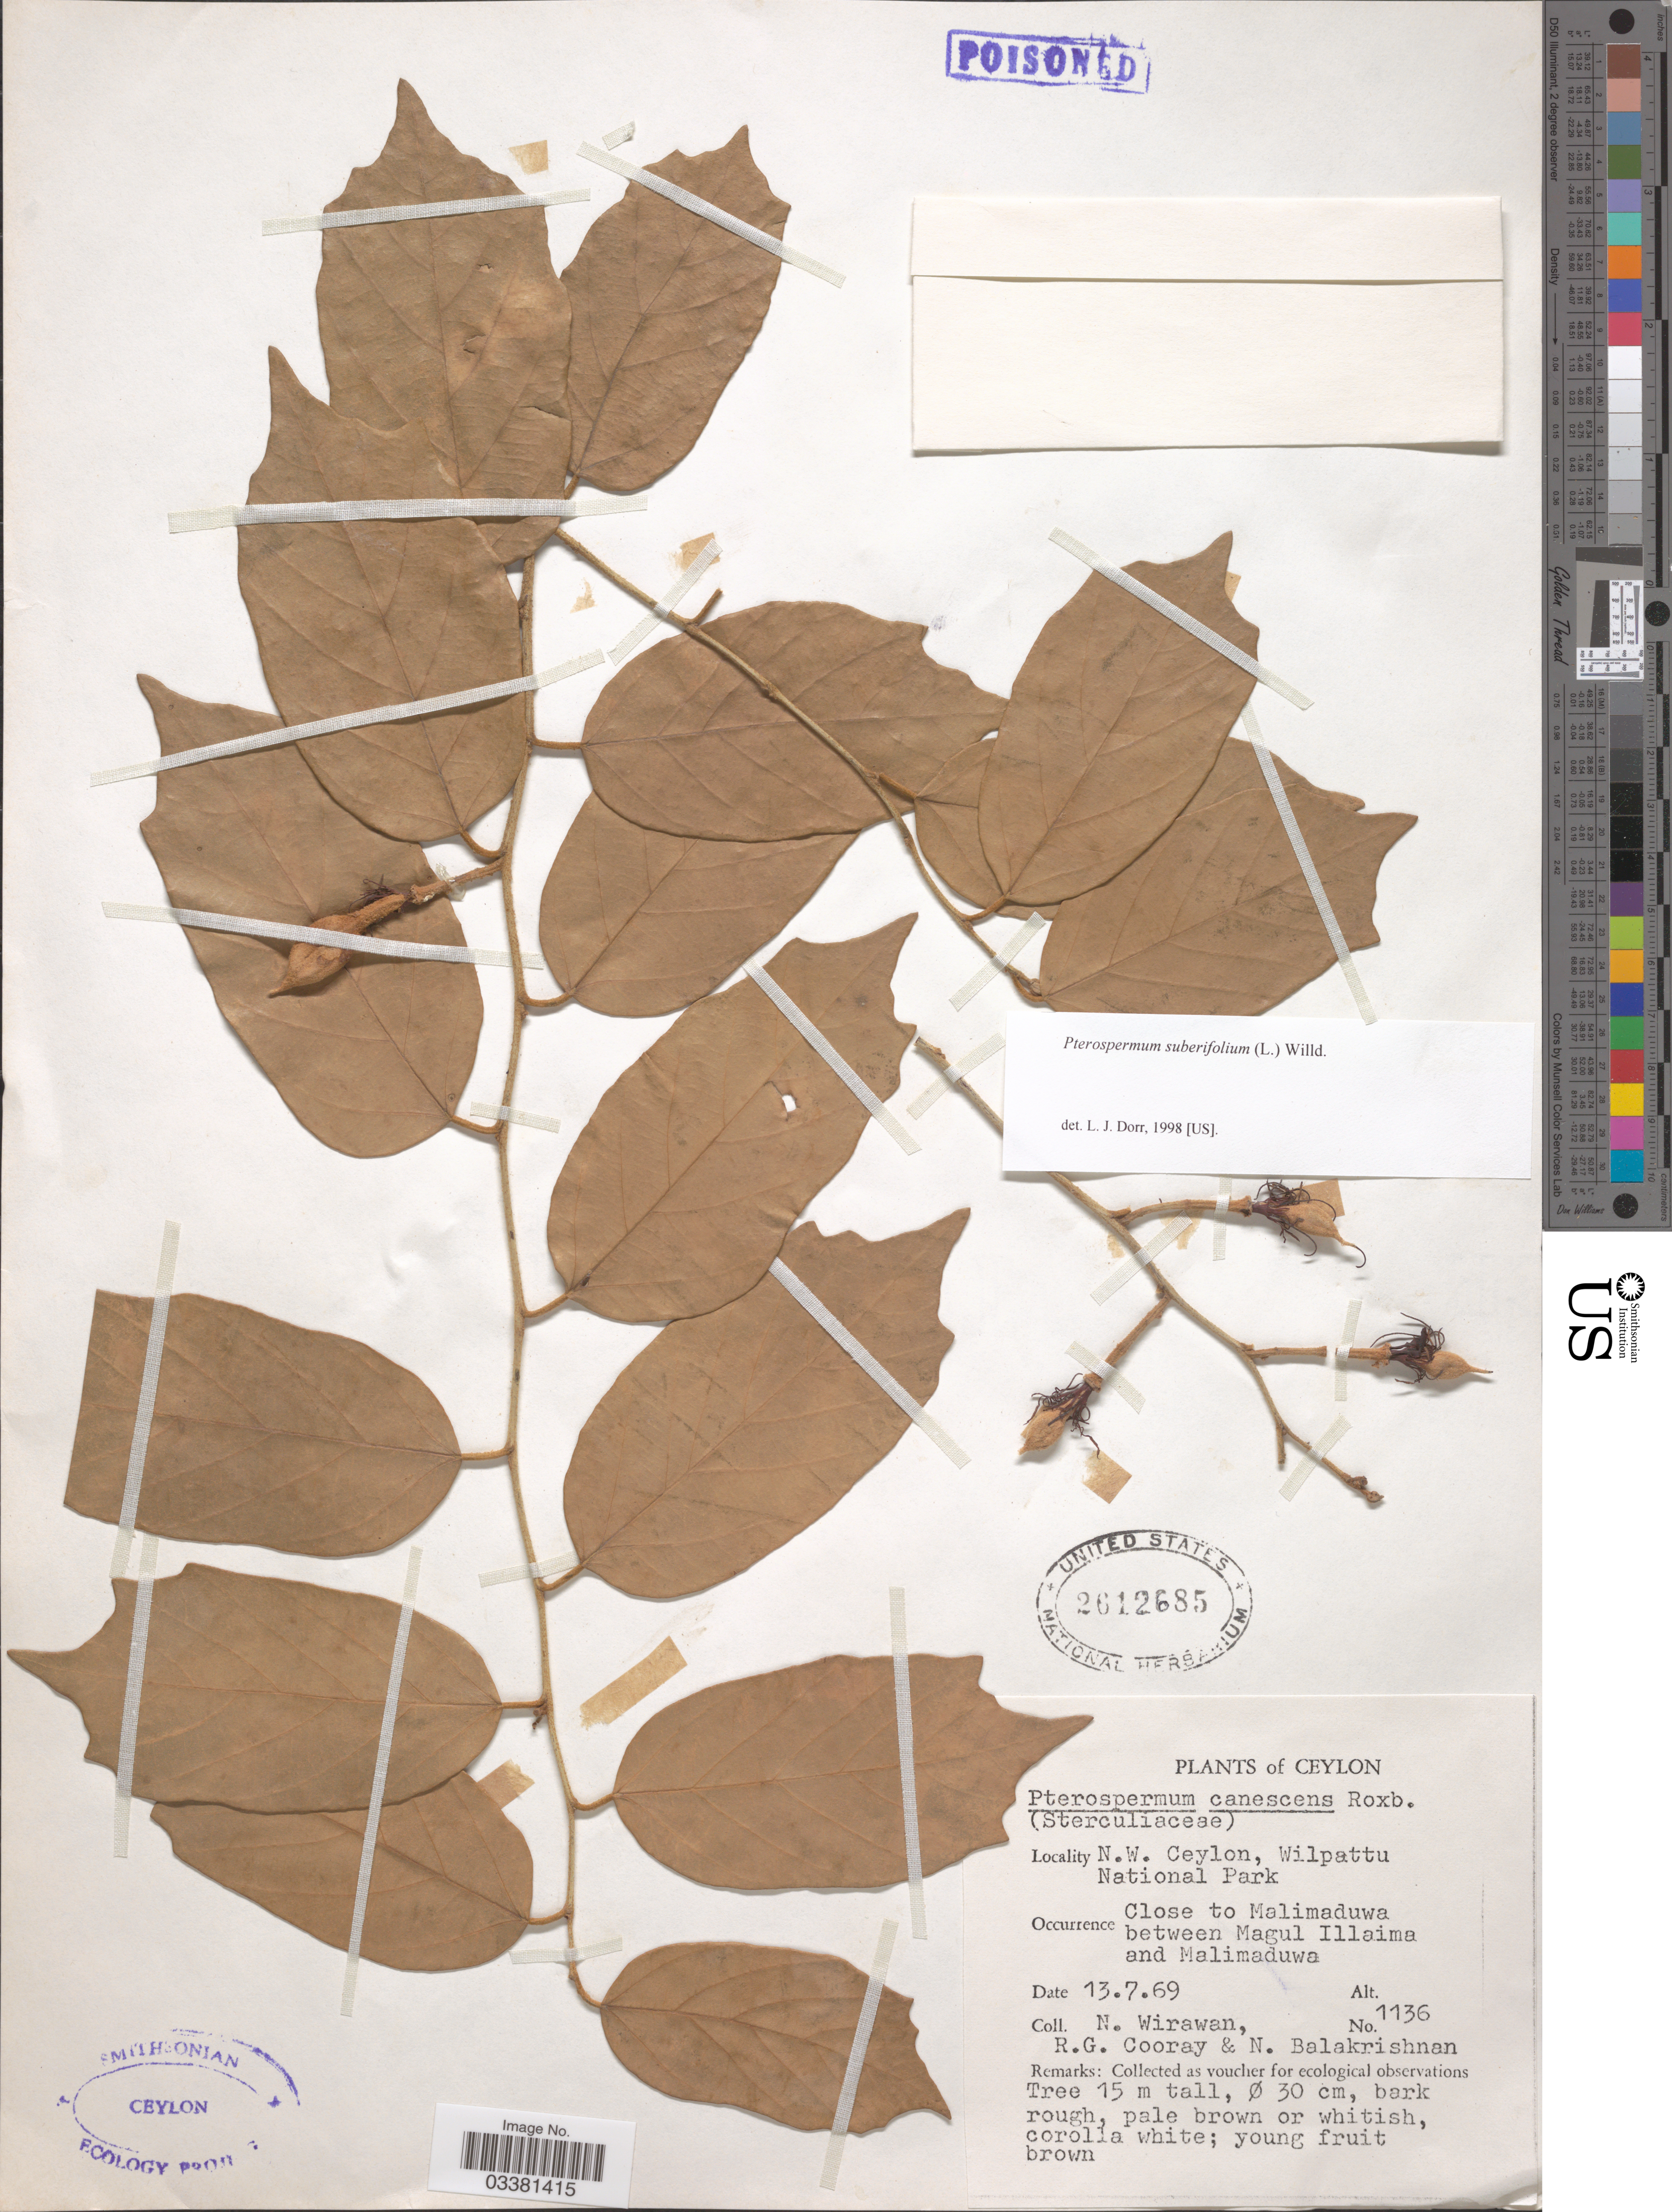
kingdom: Plantae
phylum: Tracheophyta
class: Magnoliopsida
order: Malvales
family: Malvaceae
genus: Pterospermum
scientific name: Pterospermum suberifolium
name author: (L.) Raeusch.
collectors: N. Wirawan, R. Cooray & N. Balakrishnan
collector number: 1136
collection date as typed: Transcribed d/m/y: 13/7/69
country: Sri Lanka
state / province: North Western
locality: Ceylon. N.W. Ceylon, Wilpattu National Park. Close to Malimaduwa between Magul Illaima and Malimaduwa.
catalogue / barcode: US 2612685